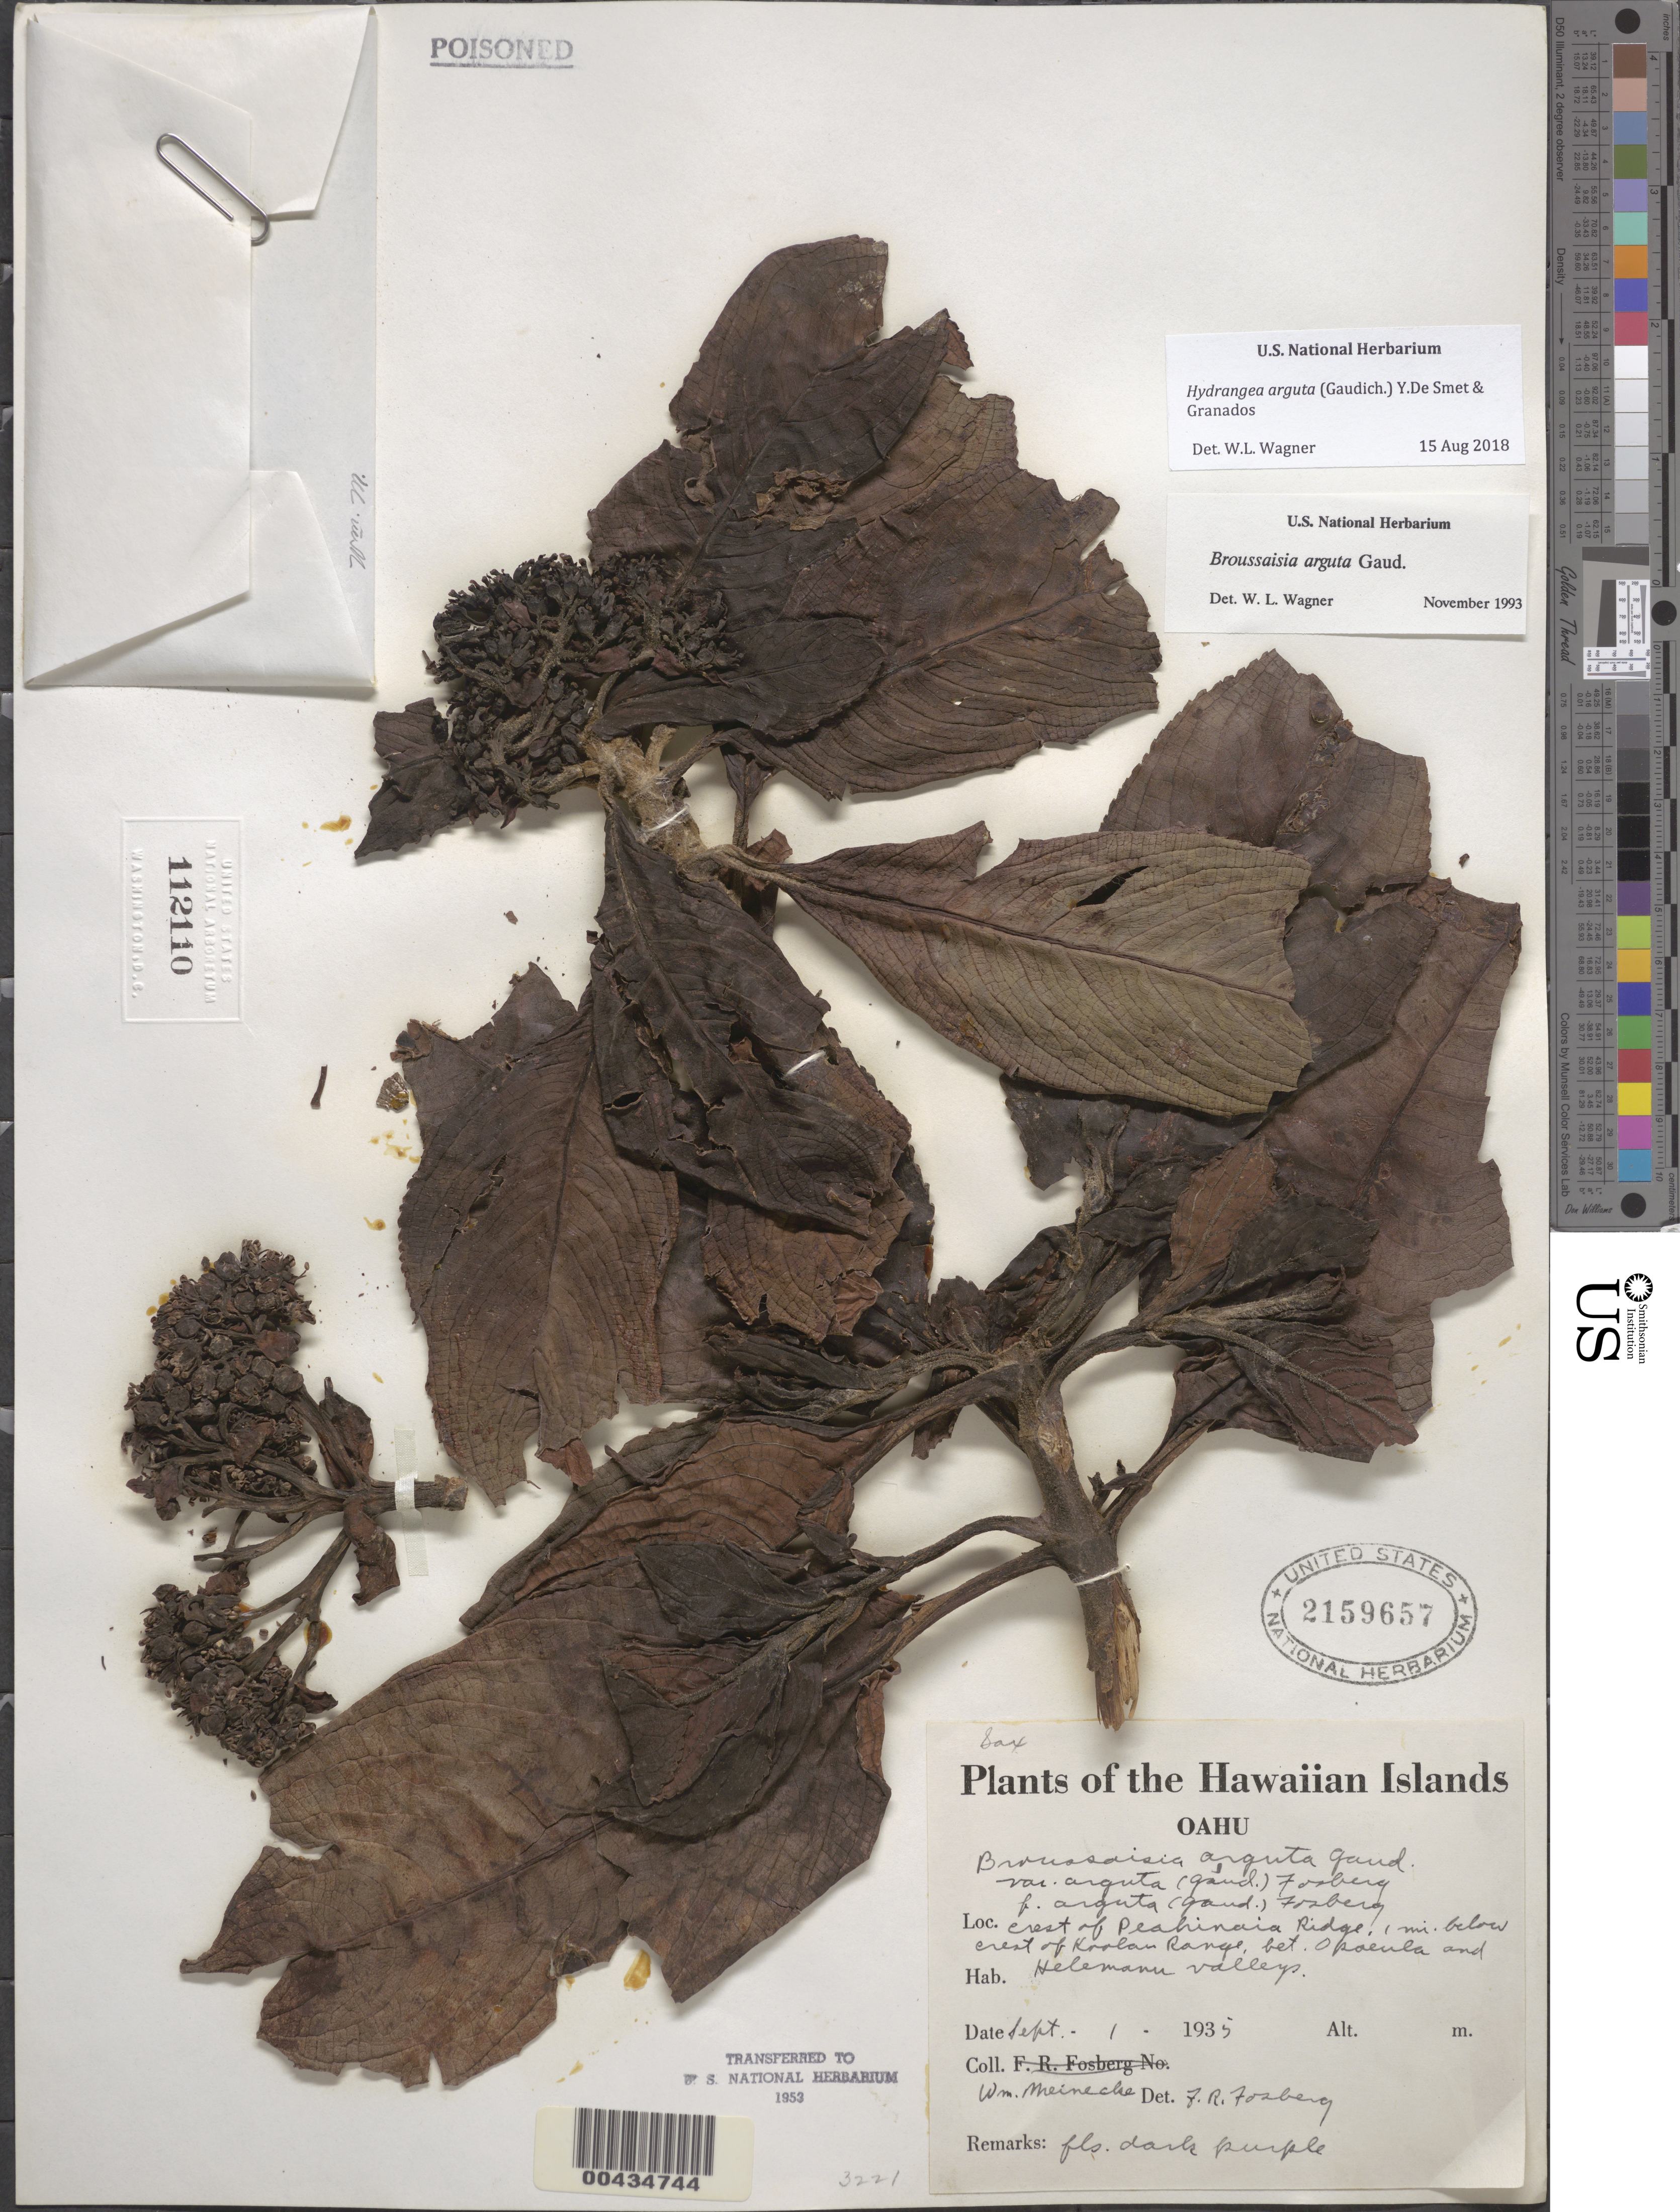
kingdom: Plantae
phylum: Tracheophyta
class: Magnoliopsida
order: Cornales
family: Hydrangeaceae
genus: Hydrangea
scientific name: Hydrangea arguta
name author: (Gaudich.) Y. De Smet & C. Granados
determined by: Wagner, W. L., (BOT), Smithsonian Institution - National Museum of Natural History (UNITED STATES)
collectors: W. Meinecke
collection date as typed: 1 Sep 1935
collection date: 1935-09-01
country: United States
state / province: Hawaii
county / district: Honolulu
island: Oahu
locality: Crest of Peahinaia Ridge, 1 mile below crest of Koolau Range, between Opaeula and Halemanu Valleys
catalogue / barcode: US 2159657